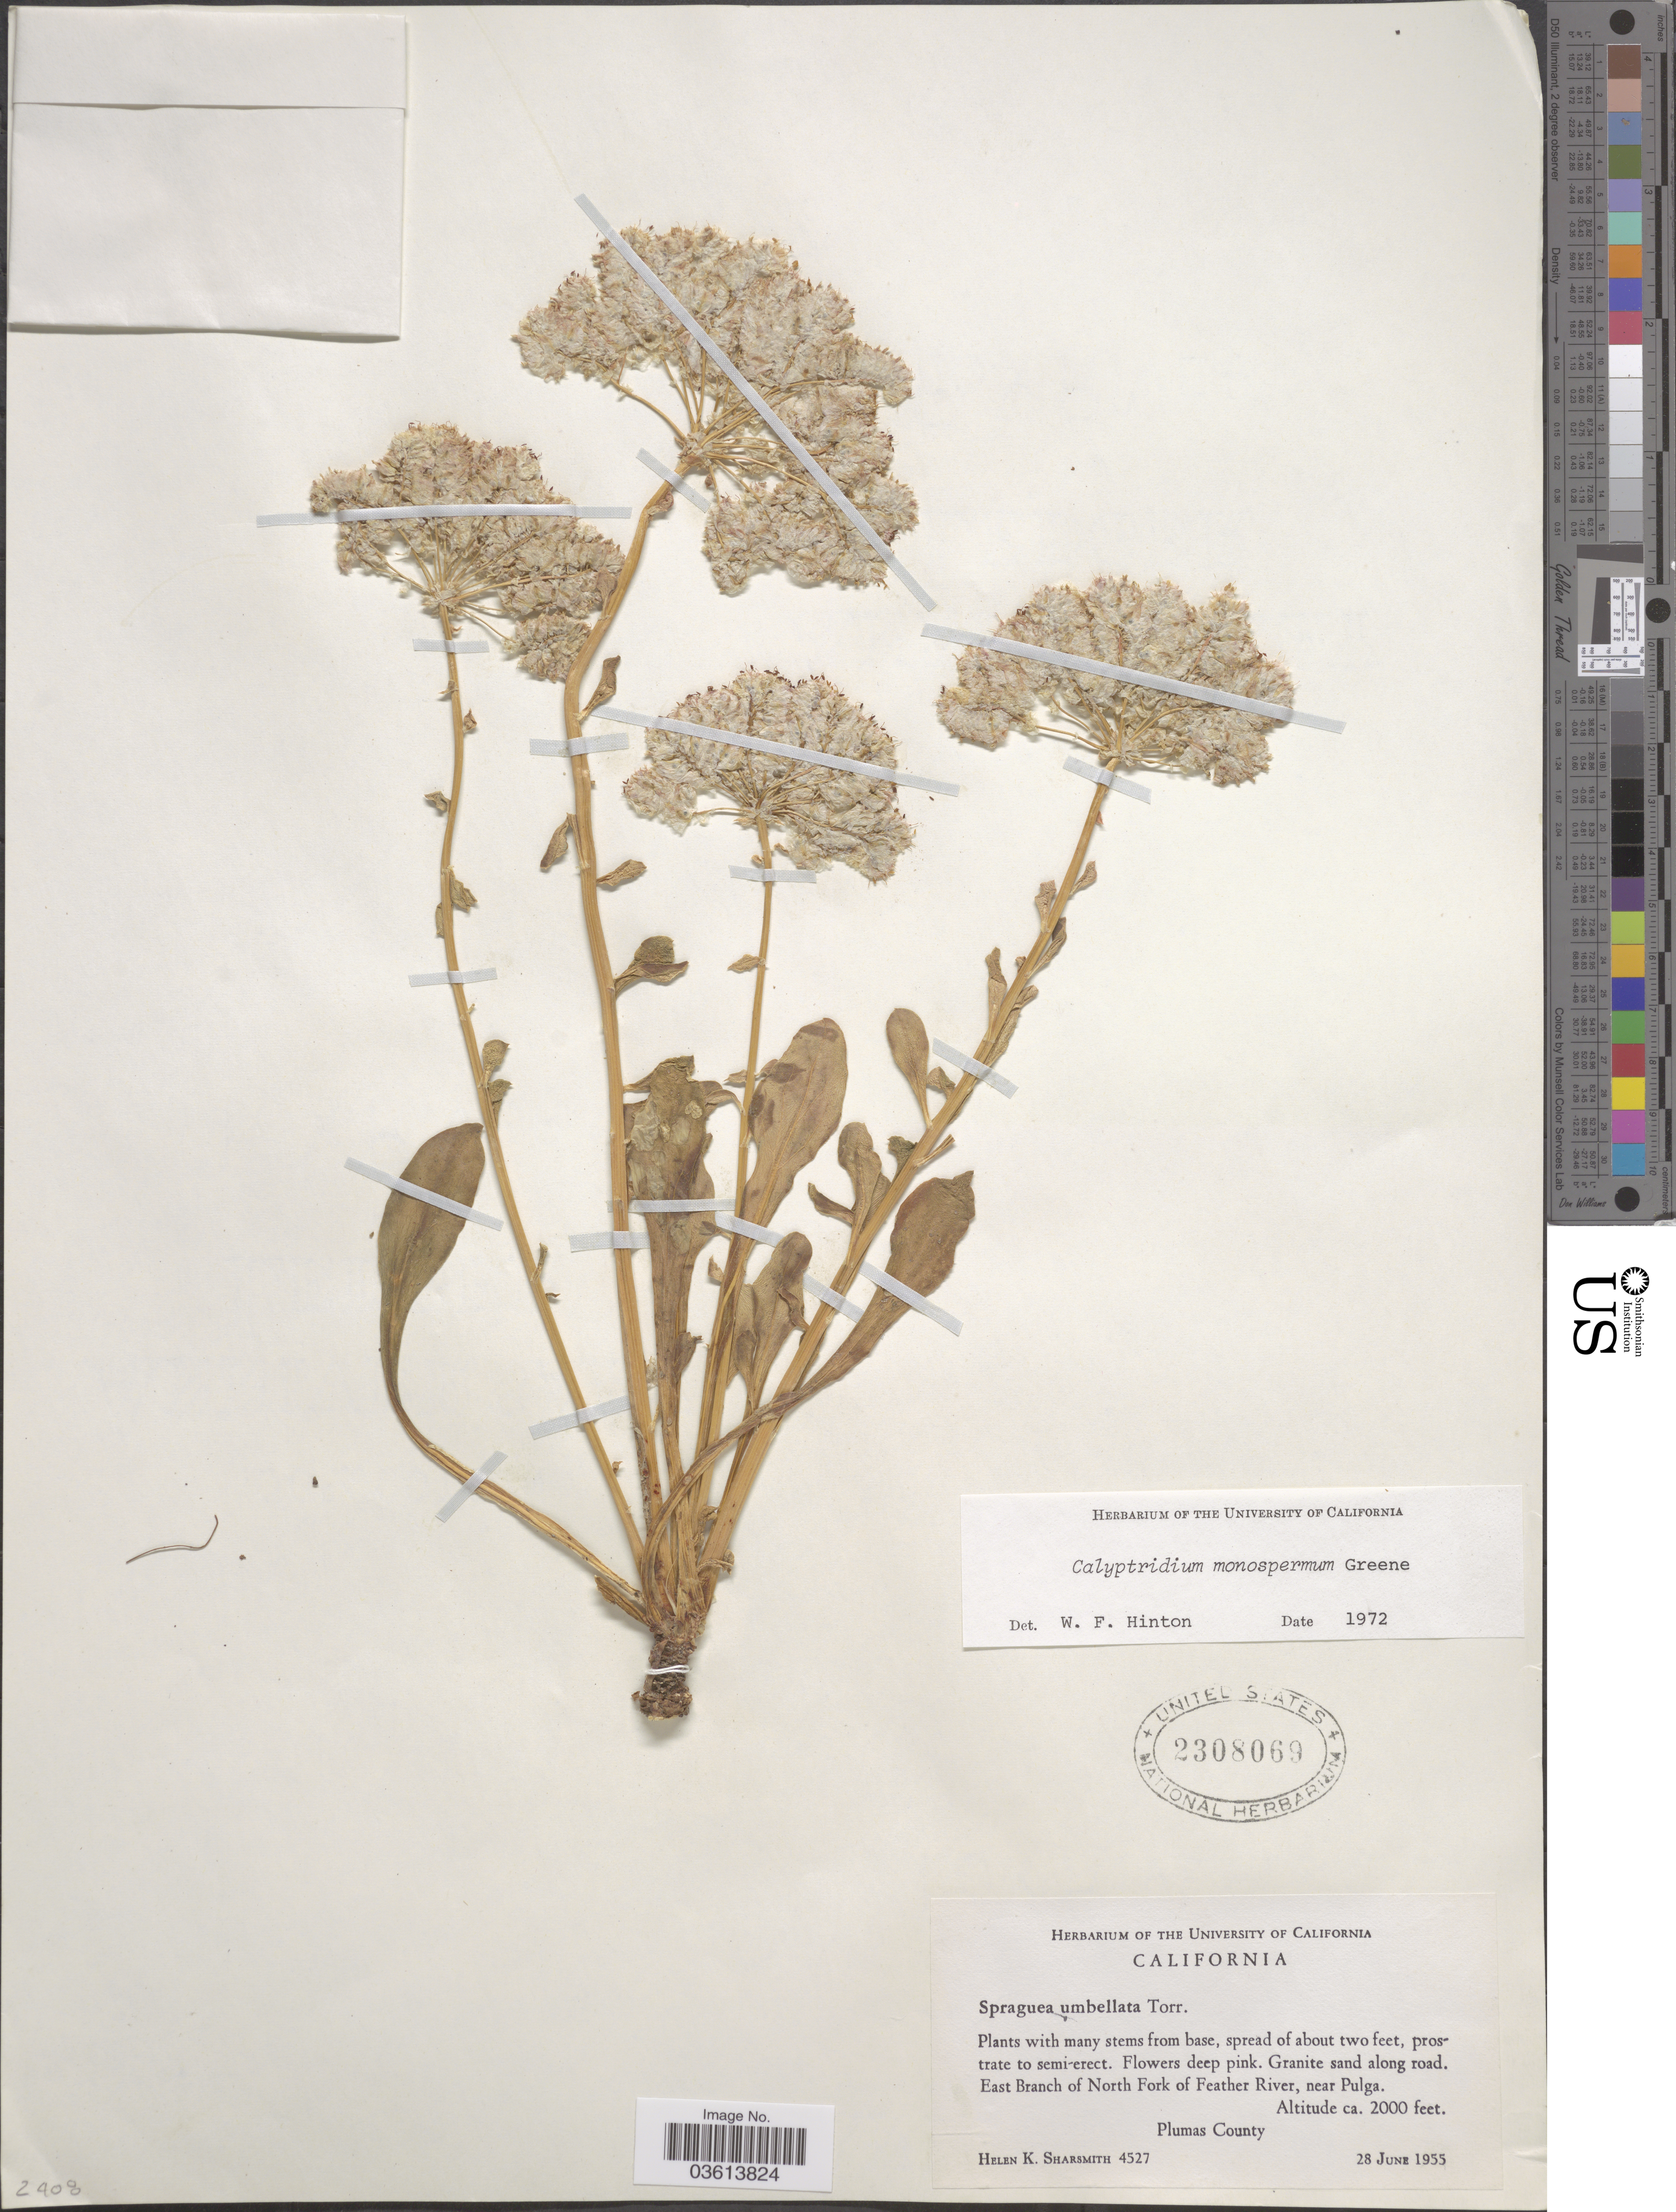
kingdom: Plantae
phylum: Tracheophyta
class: Magnoliopsida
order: Caryophyllales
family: Montiaceae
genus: Calyptridium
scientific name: Calyptridium monospermum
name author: Greene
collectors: H. Sharsmith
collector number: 4527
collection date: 1955-06-28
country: United States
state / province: California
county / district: Plumas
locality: East Branch of North Fork of Feather River, near Pulga. Plumas County.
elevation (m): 610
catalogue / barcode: US 230809